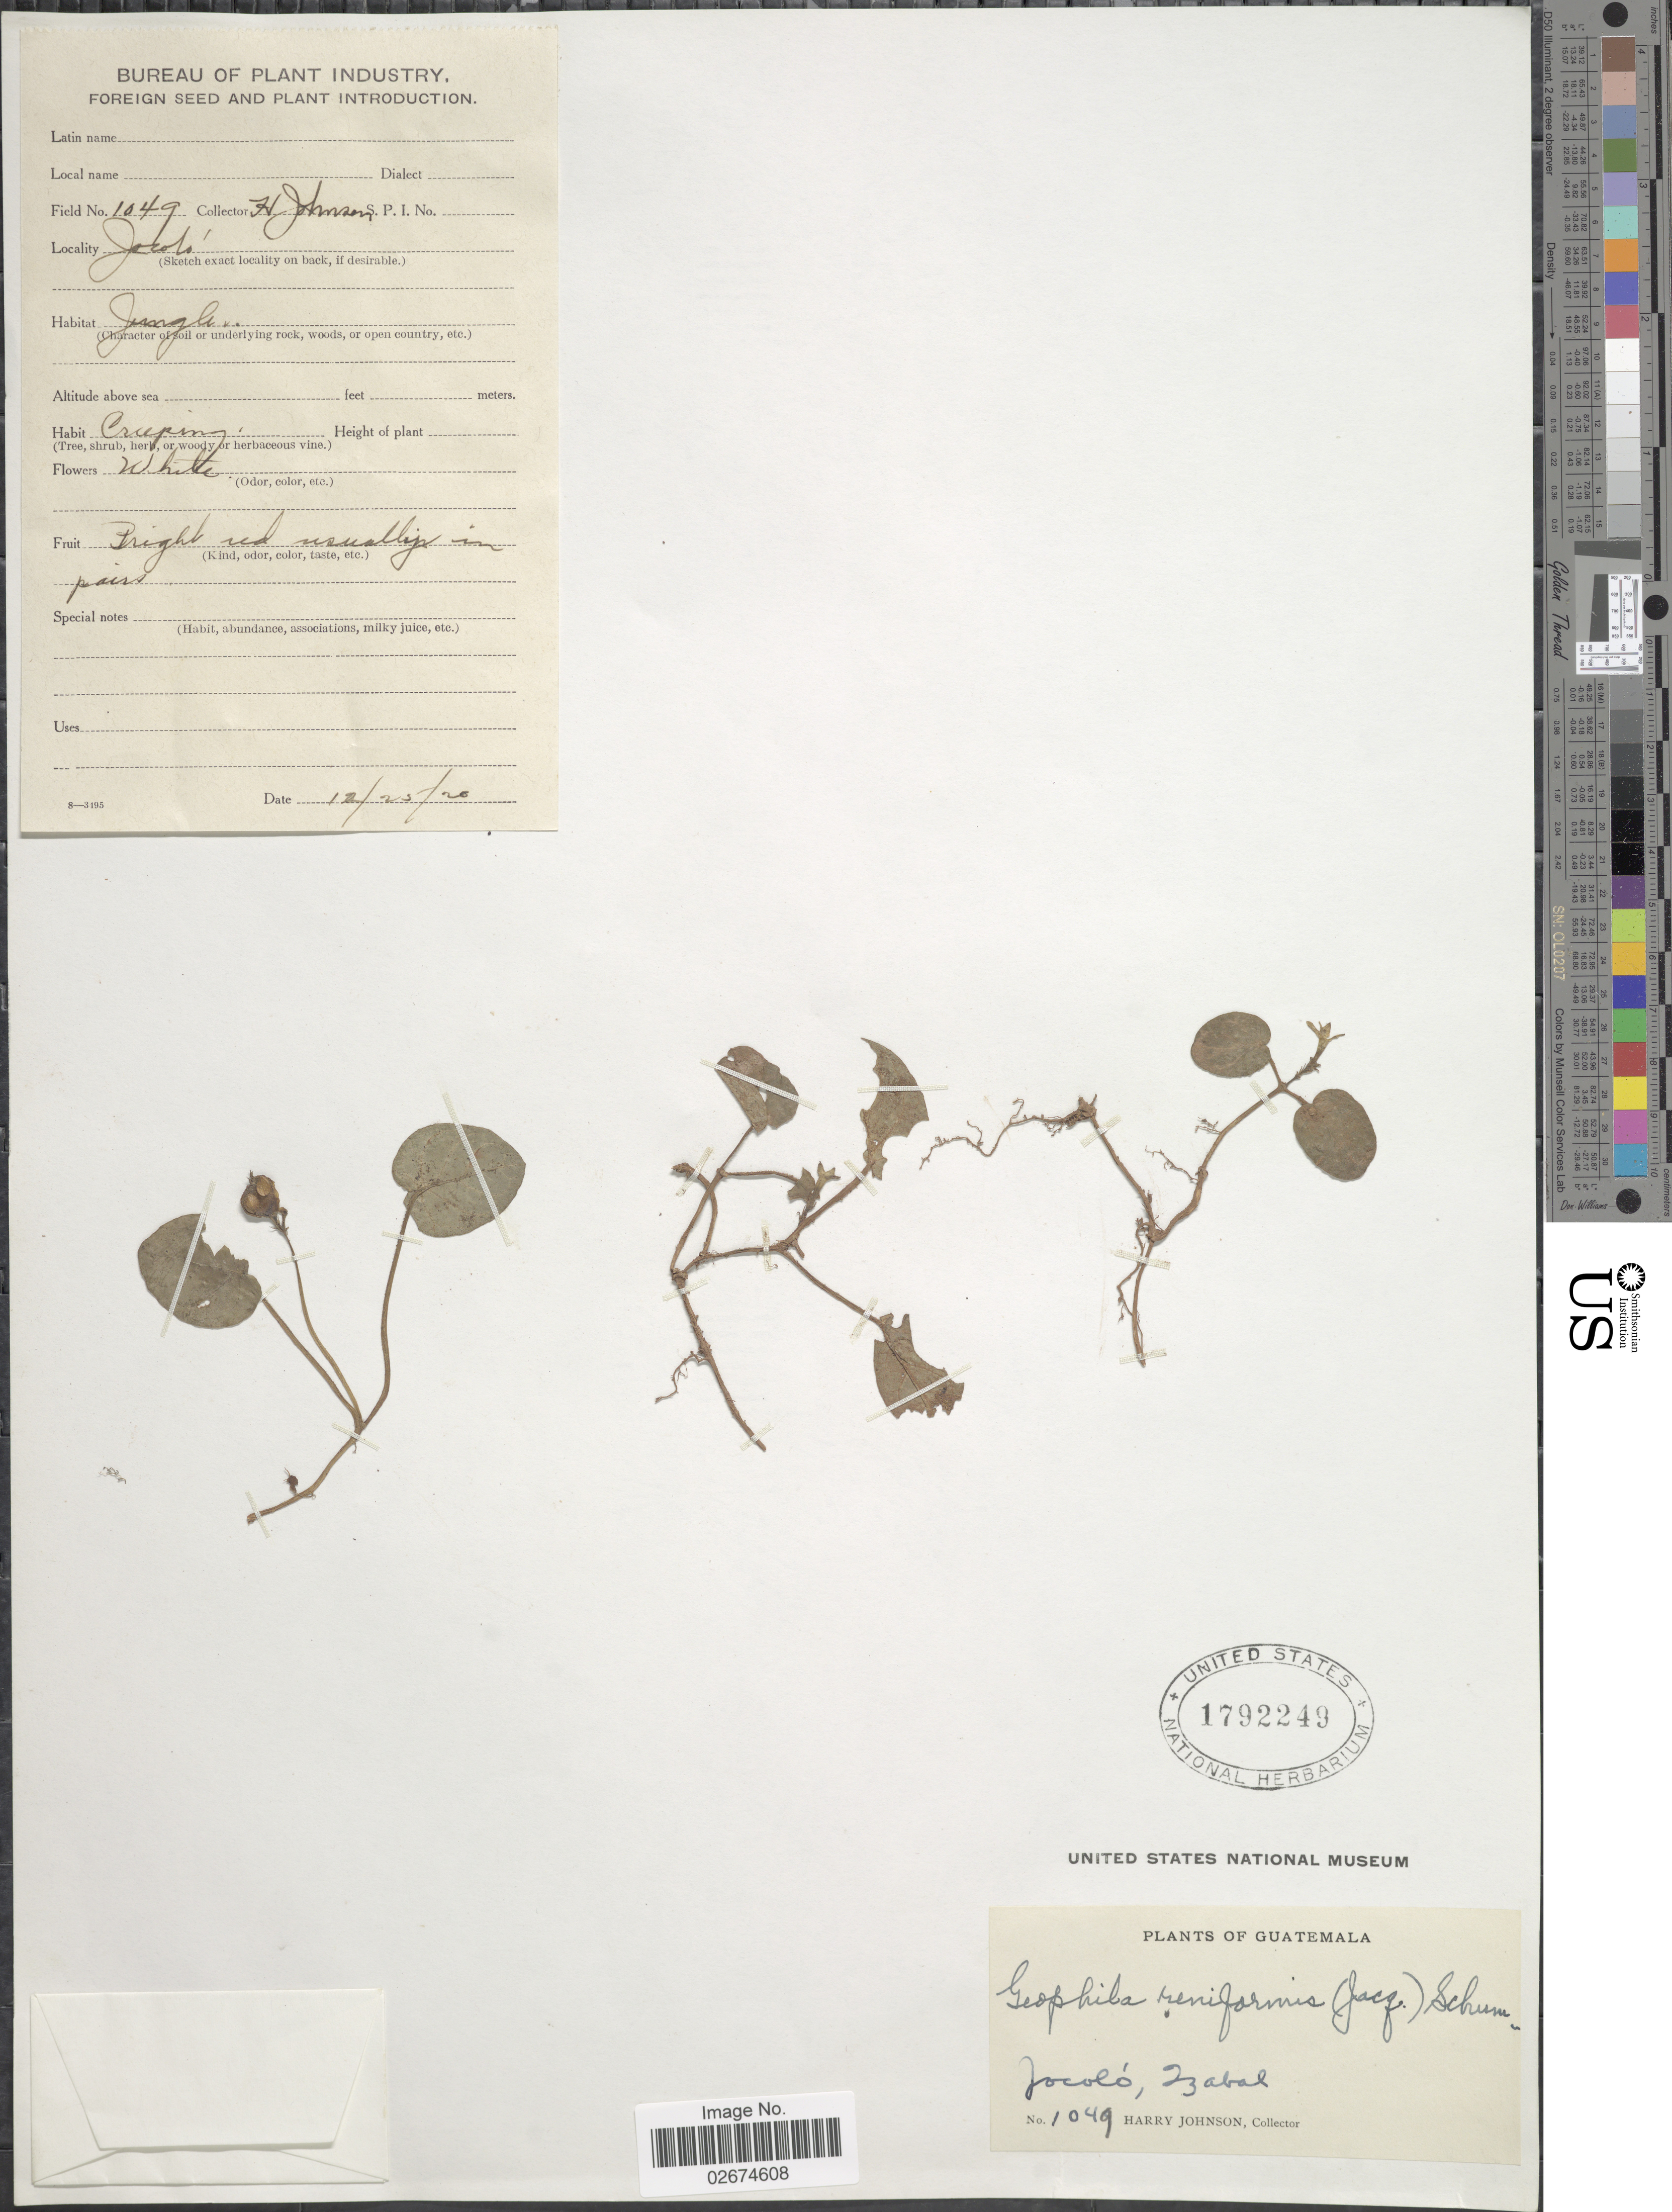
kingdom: Plantae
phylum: Tracheophyta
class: Magnoliopsida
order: Gentianales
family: Rubiaceae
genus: Geophila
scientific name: Geophila herbacea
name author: (Jacq.) K. Schum.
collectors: H. Johnson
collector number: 1049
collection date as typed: Transcribed d/m/y: 25/12/20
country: Guatemala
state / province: Izabal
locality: Jocolo, Izabal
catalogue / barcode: US 1792249